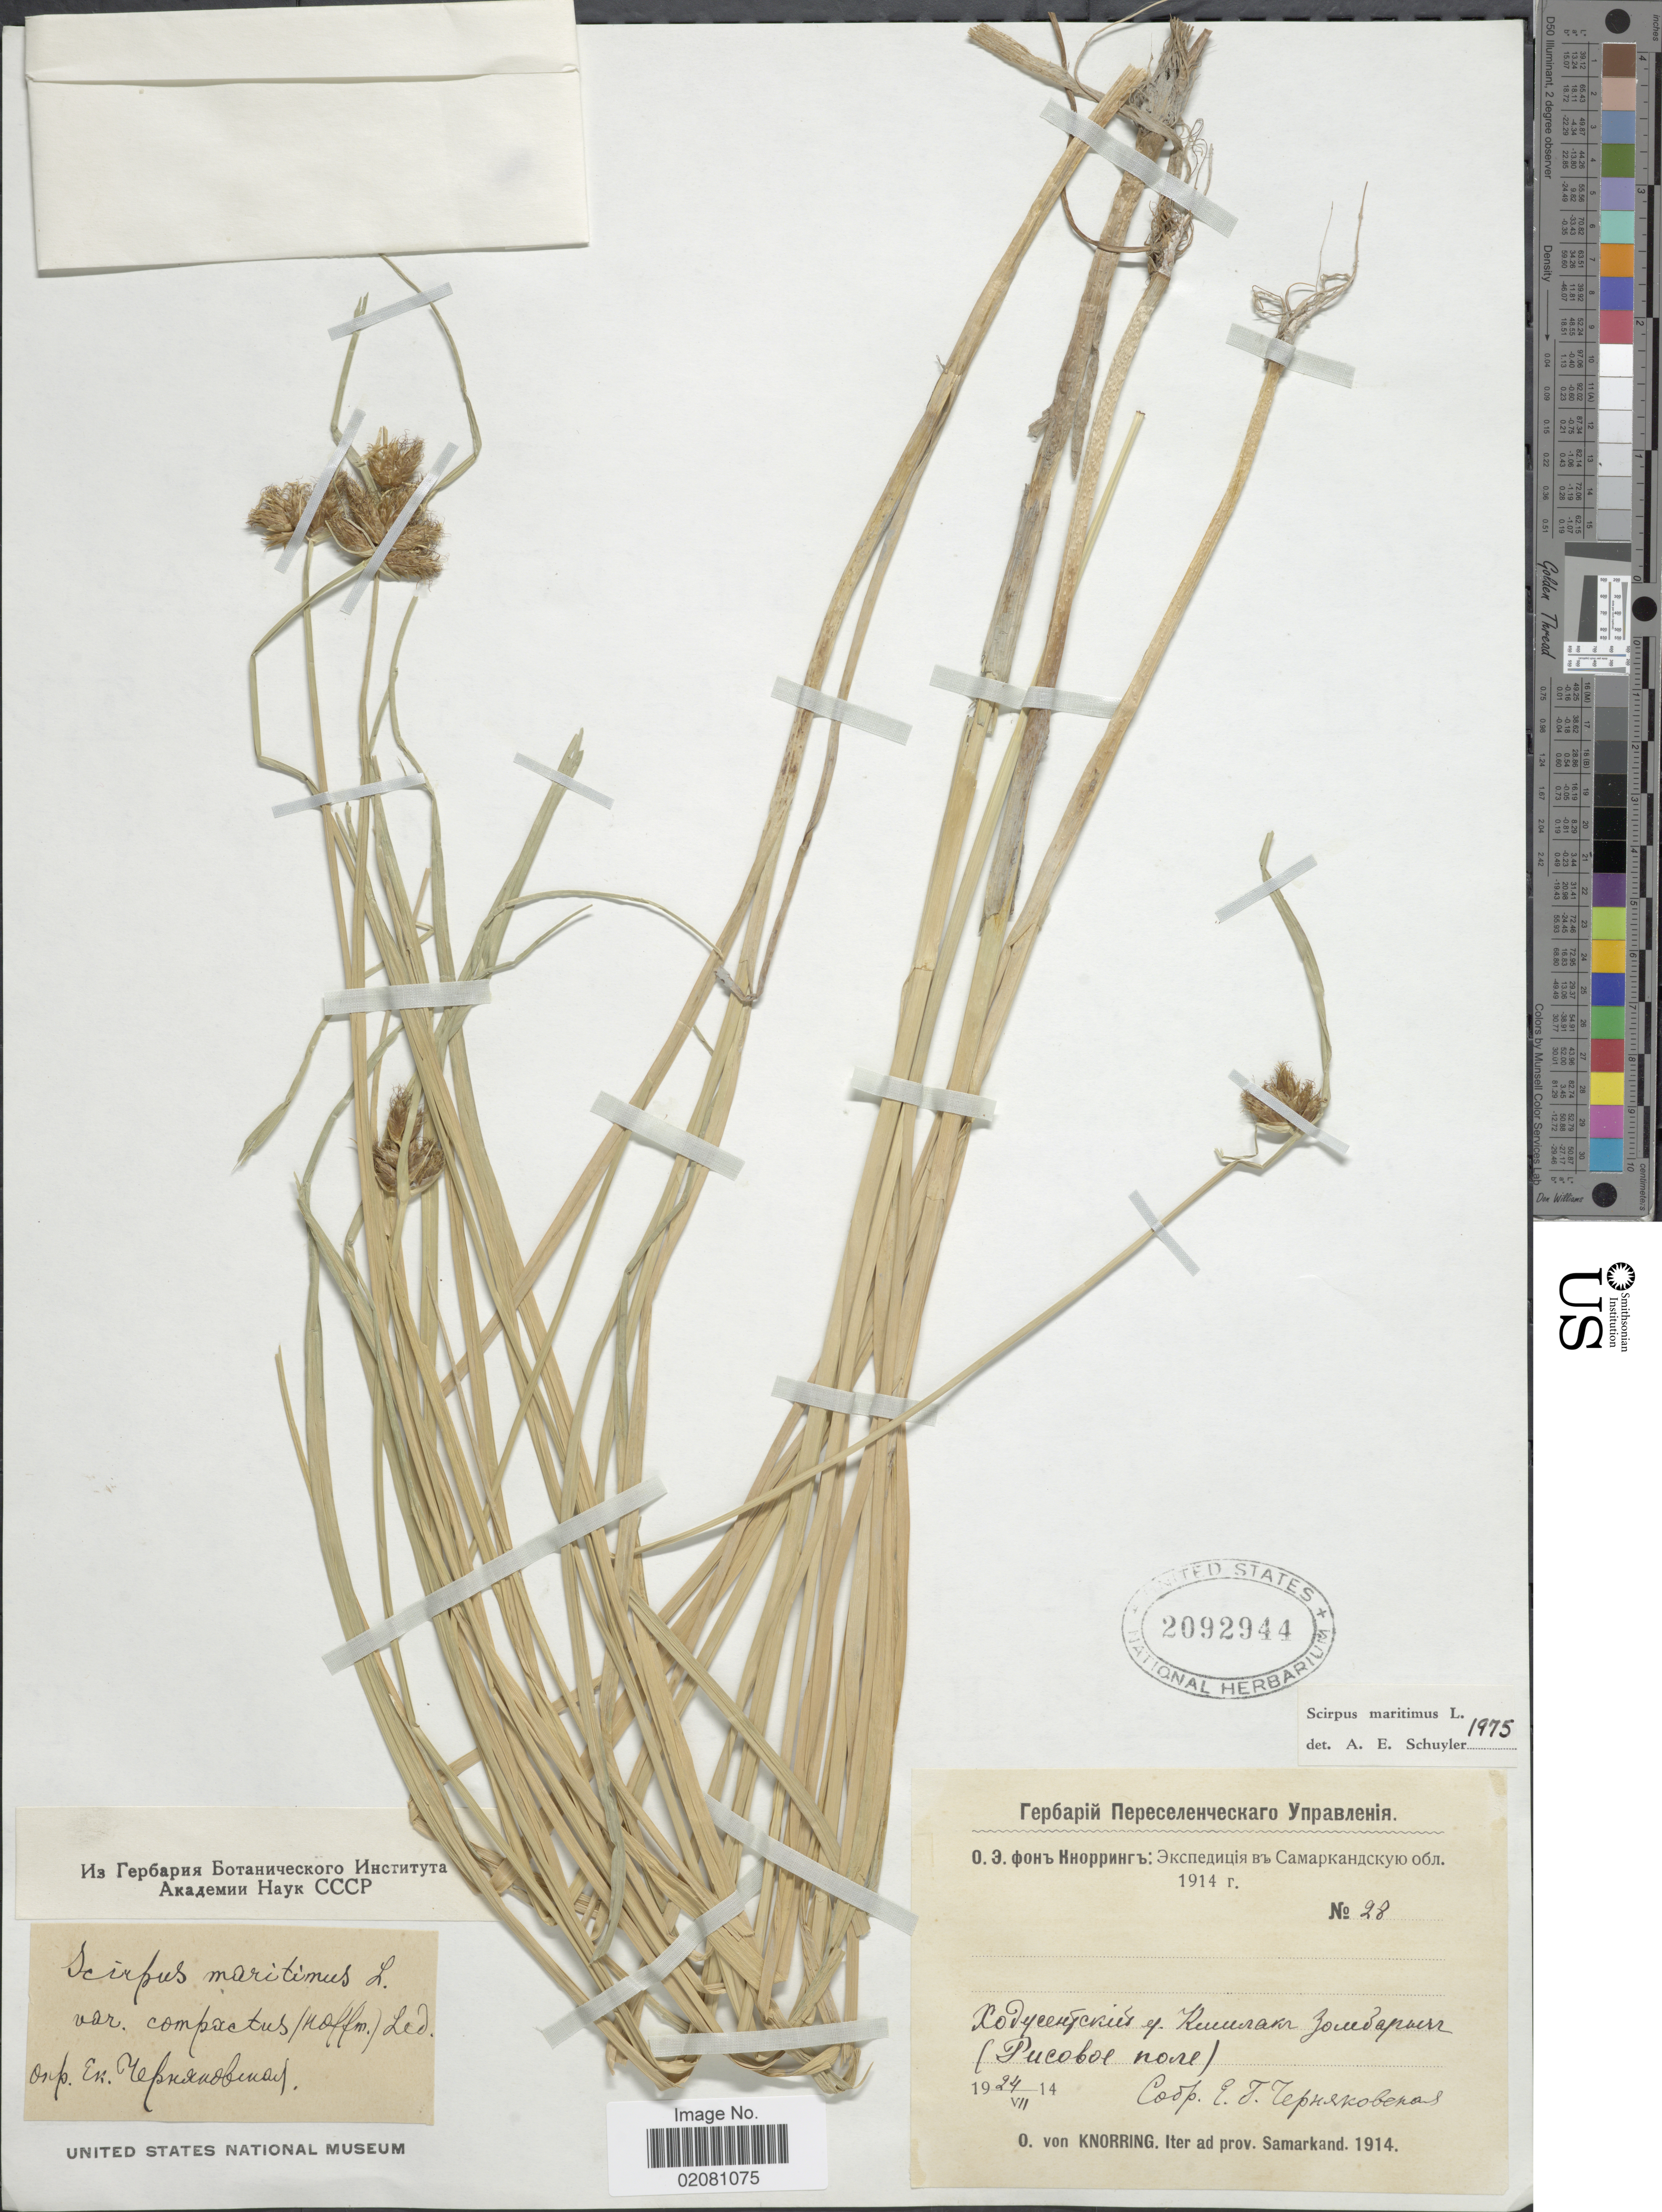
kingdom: Plantae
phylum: Tracheophyta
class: Liliopsida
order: Poales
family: Cyperaceae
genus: Bolboschoenus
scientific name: Bolboschoenus maritimus subsp. maritimus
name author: (L.) Palla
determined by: Strong, Mark T., (BOT), Smithsonian Institution - National Museum of Natural History (UNITED STATES)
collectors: E. Chernyakovskaya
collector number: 28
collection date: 1914-07-24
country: Uzbekistan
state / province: Samarqand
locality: Rice filds near village Zombaryg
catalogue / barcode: US 2092944